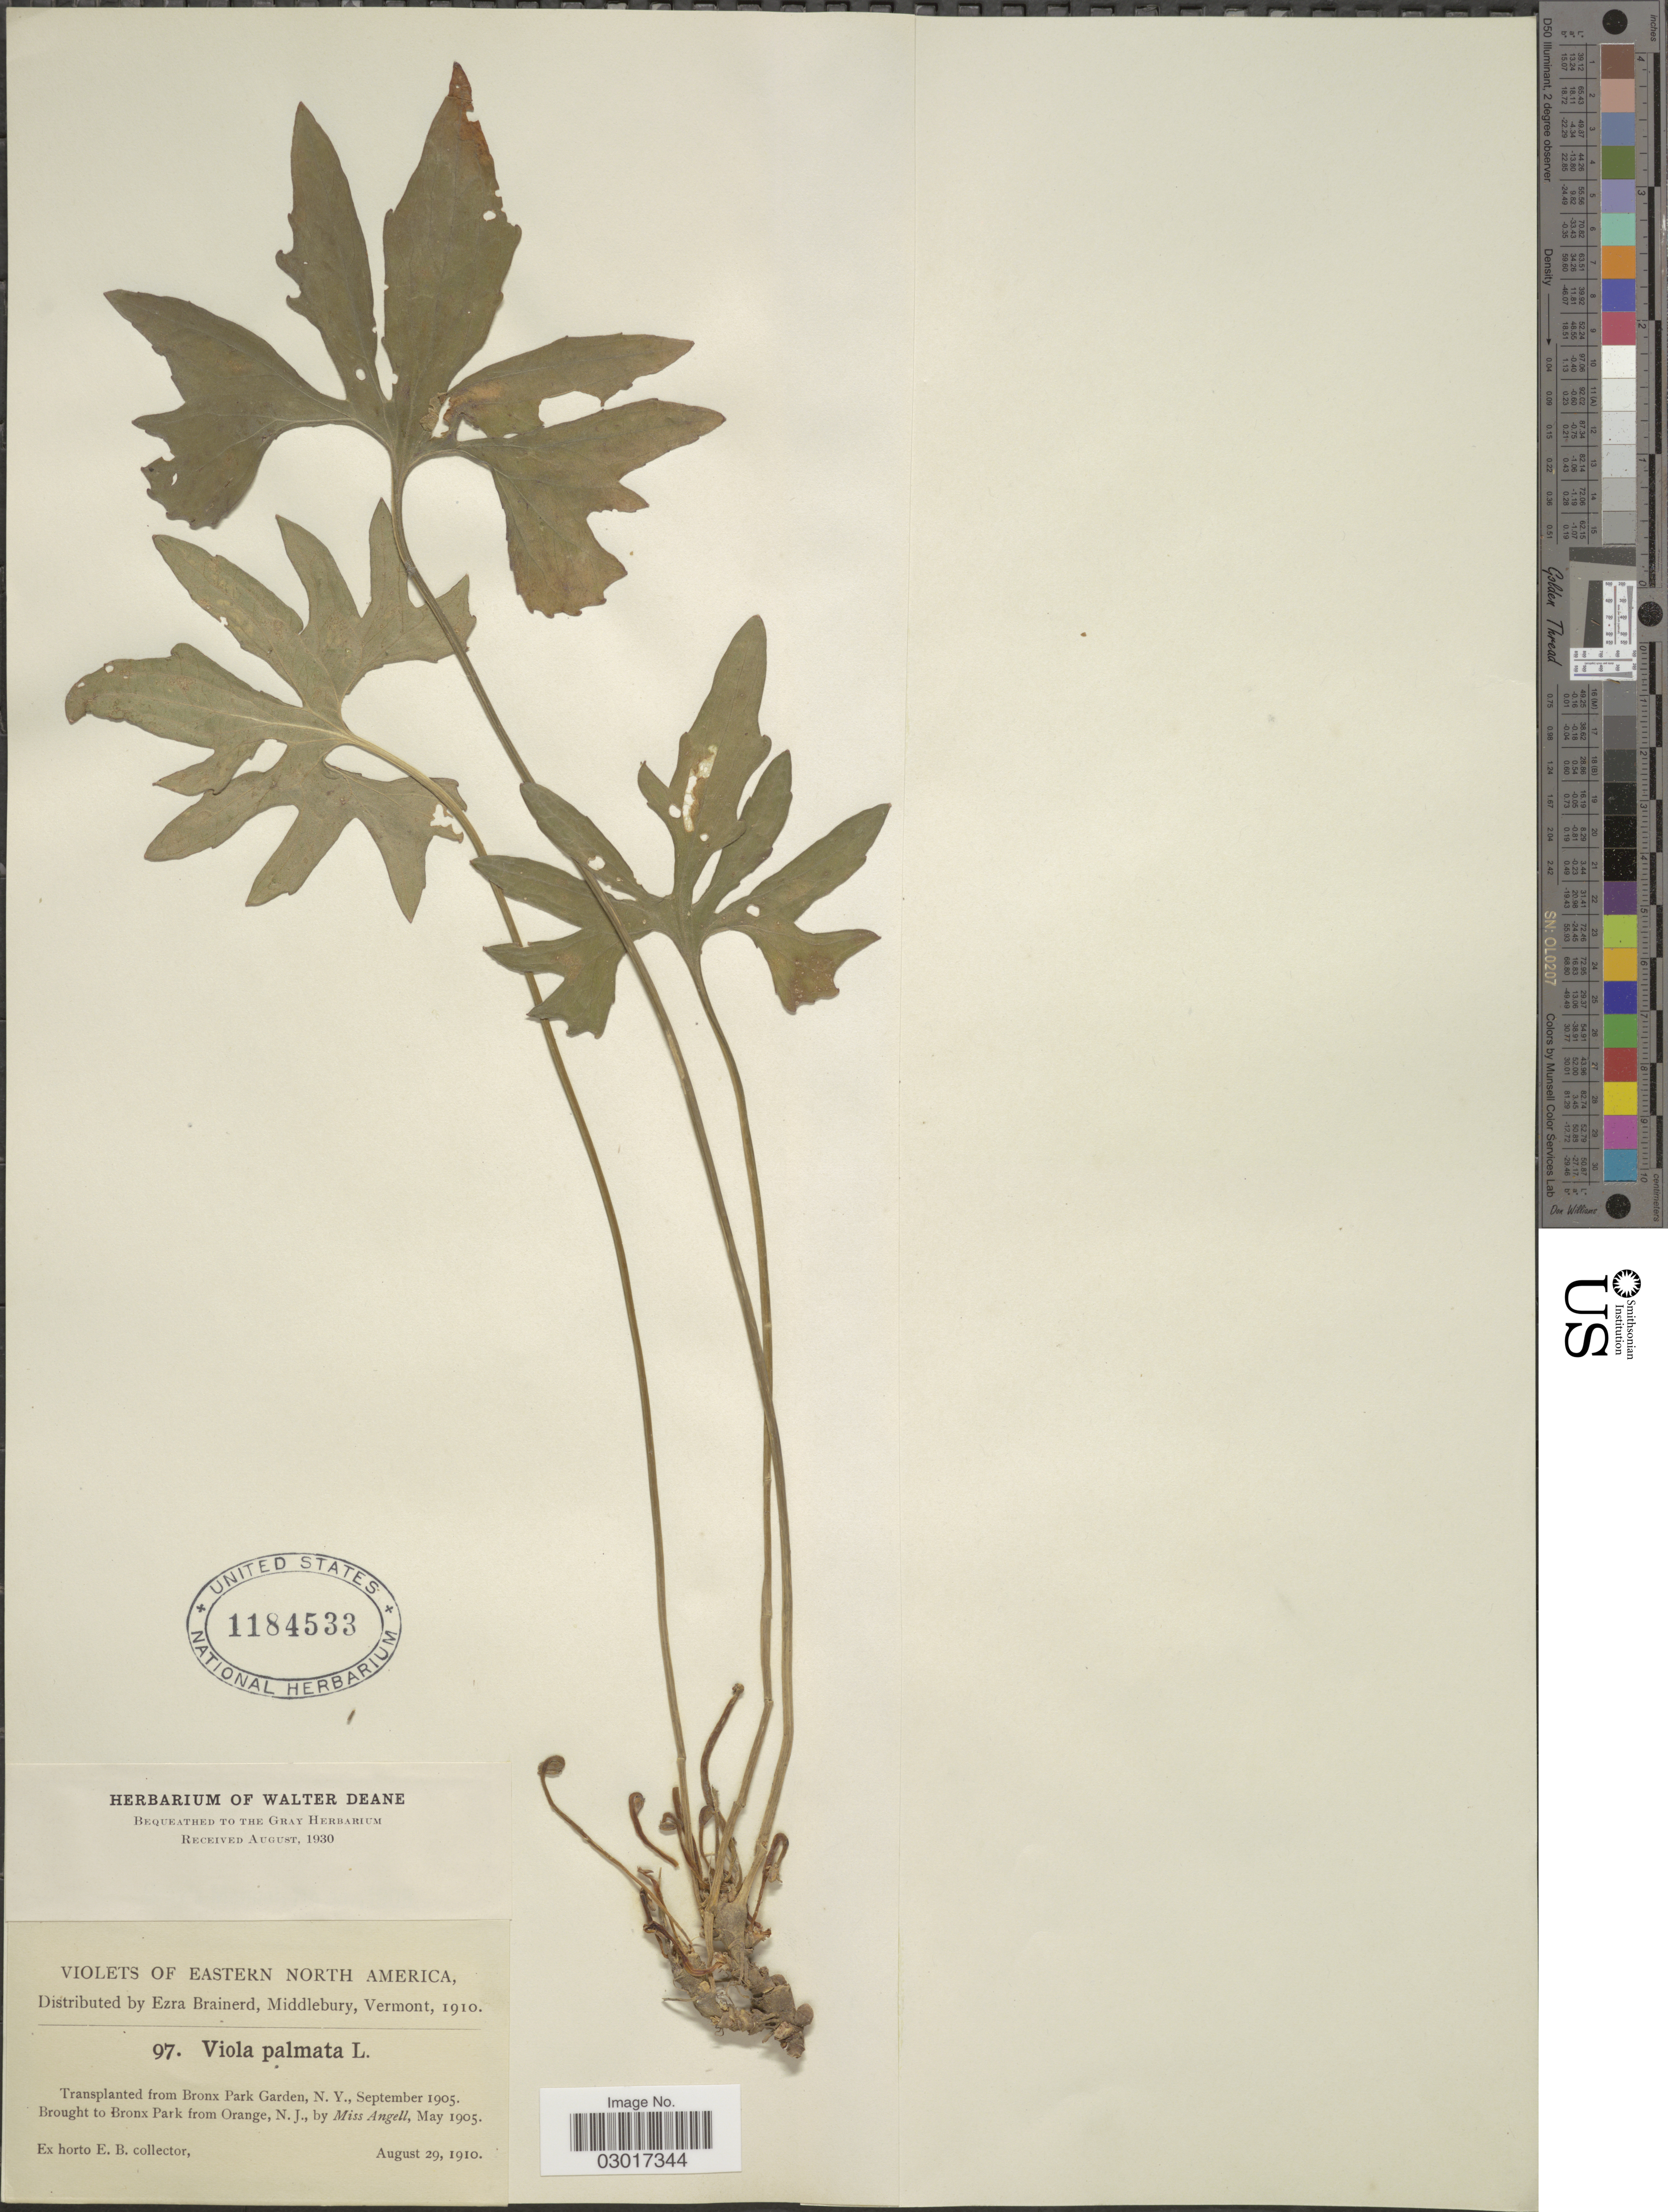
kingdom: Plantae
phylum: Tracheophyta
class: Magnoliopsida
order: Malpighiales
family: Violaceae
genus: Viola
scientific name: Viola triloba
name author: Schwein.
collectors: ex herb. Ezra Brainerd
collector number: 97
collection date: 1910-08-29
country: United States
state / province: New York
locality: Eastern North America. Transplanted from Bronx Park Garden, N. Y.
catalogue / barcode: US 1184533